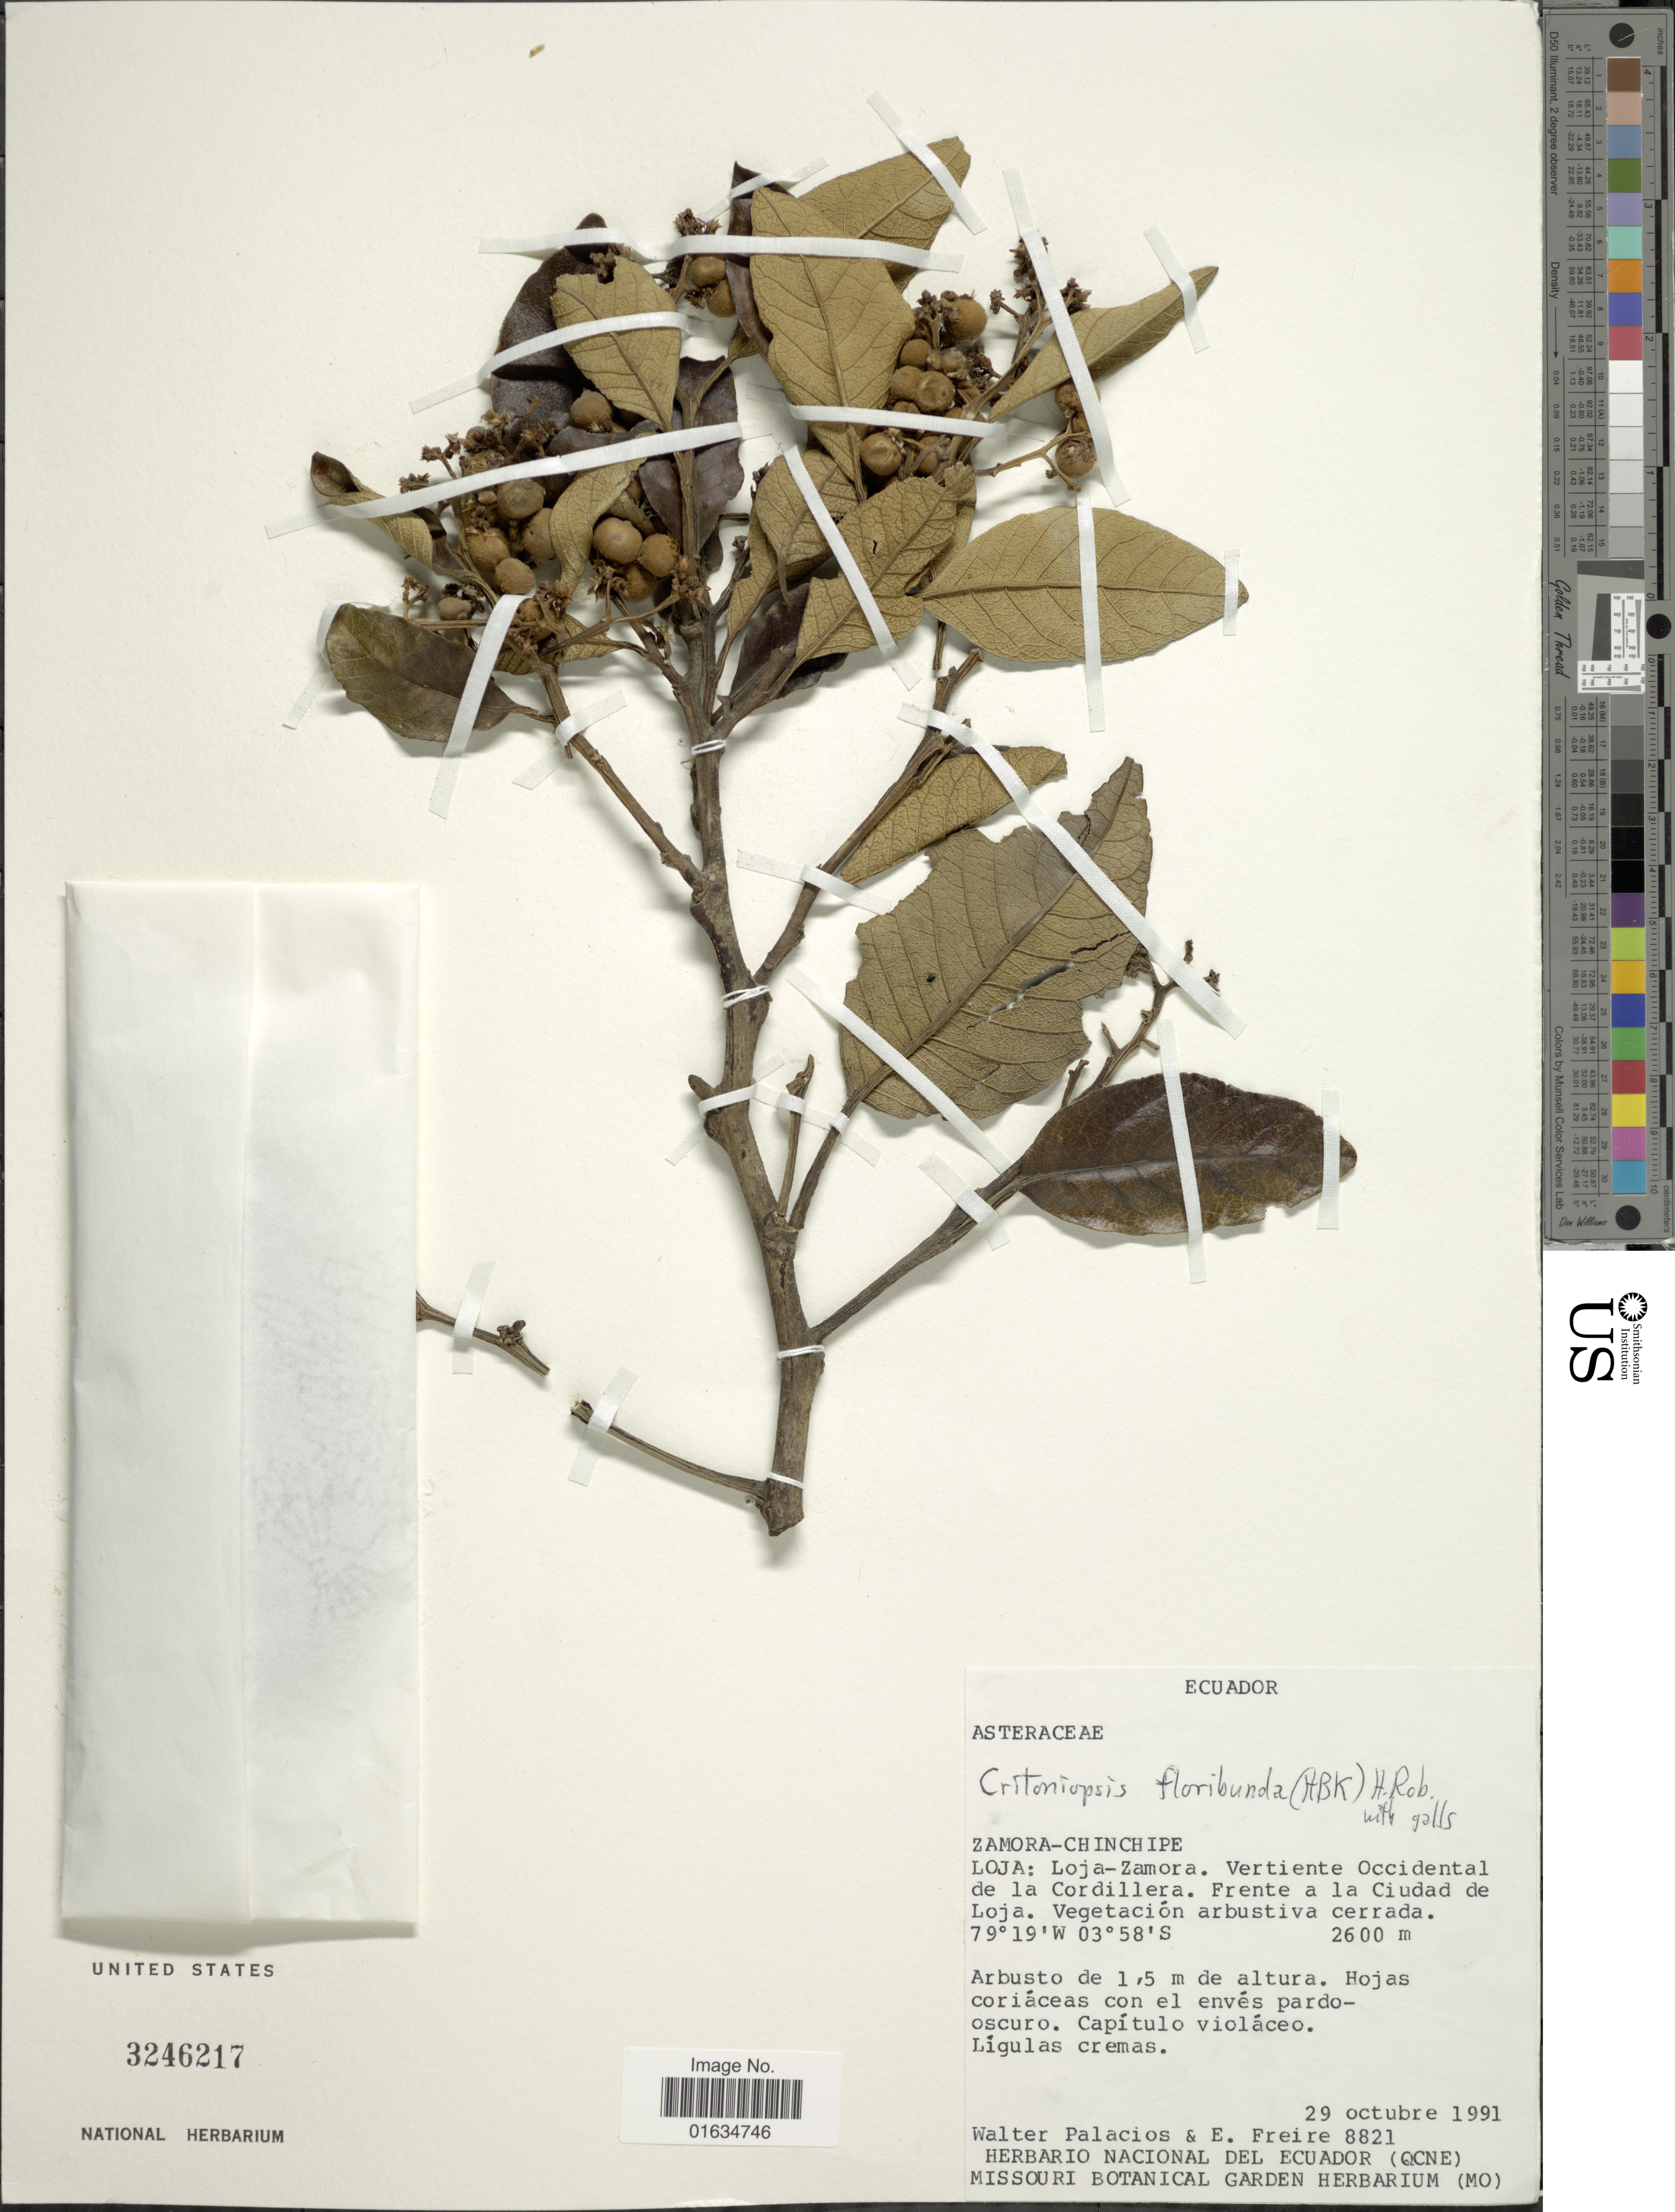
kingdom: Plantae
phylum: Tracheophyta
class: Magnoliopsida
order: Asterales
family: Asteraceae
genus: Critoniopsis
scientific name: Critoniopsis floribunda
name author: (Kunth) H. Rob.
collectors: W. Palacios & E. Freire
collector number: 8821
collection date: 1991-10-29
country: Colombia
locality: Loja: Loja-Zamora, vertiente Occidental del la Cordillera, frente a la Ciudad de Loja.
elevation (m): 2600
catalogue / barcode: US 3246217